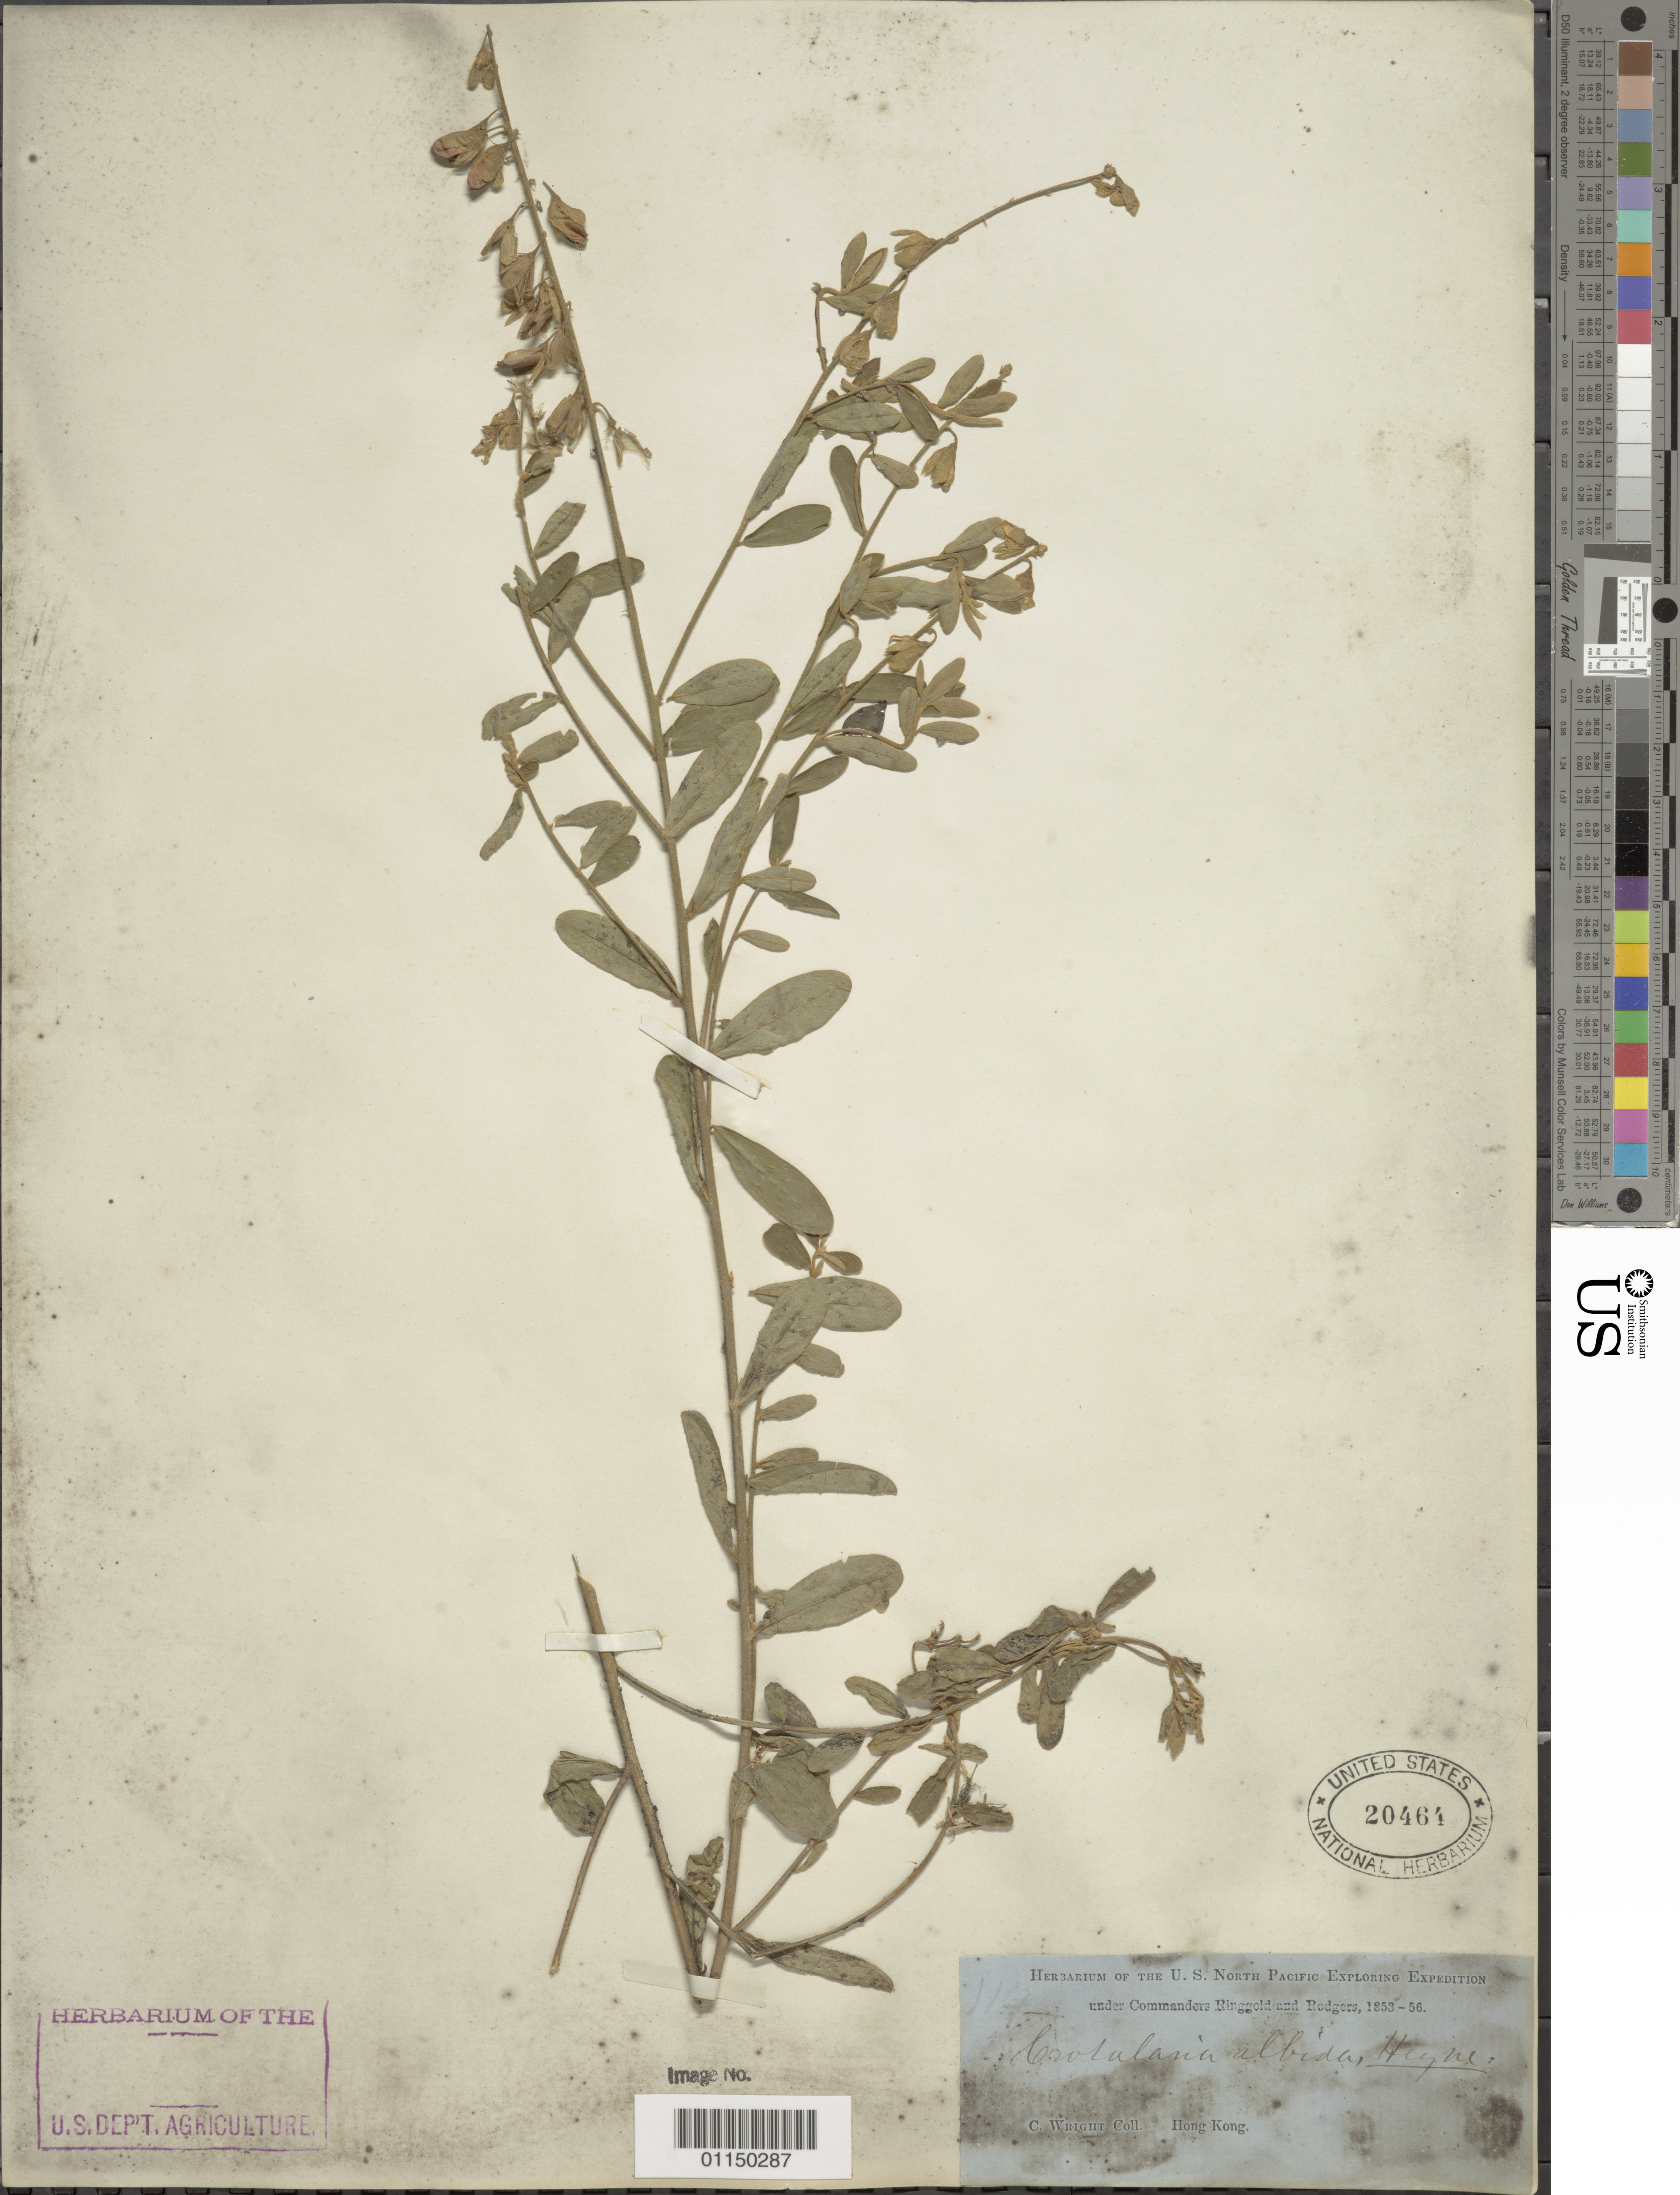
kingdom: Plantae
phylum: Tracheophyta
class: Magnoliopsida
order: Fabales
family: Fabaceae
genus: Crotalaria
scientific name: Crotalaria albida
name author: B. Heyne ex Roth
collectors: C. Wright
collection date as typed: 1853 to -- -- 1856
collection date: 1853/1856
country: China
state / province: Hong Kong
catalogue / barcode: US 20464